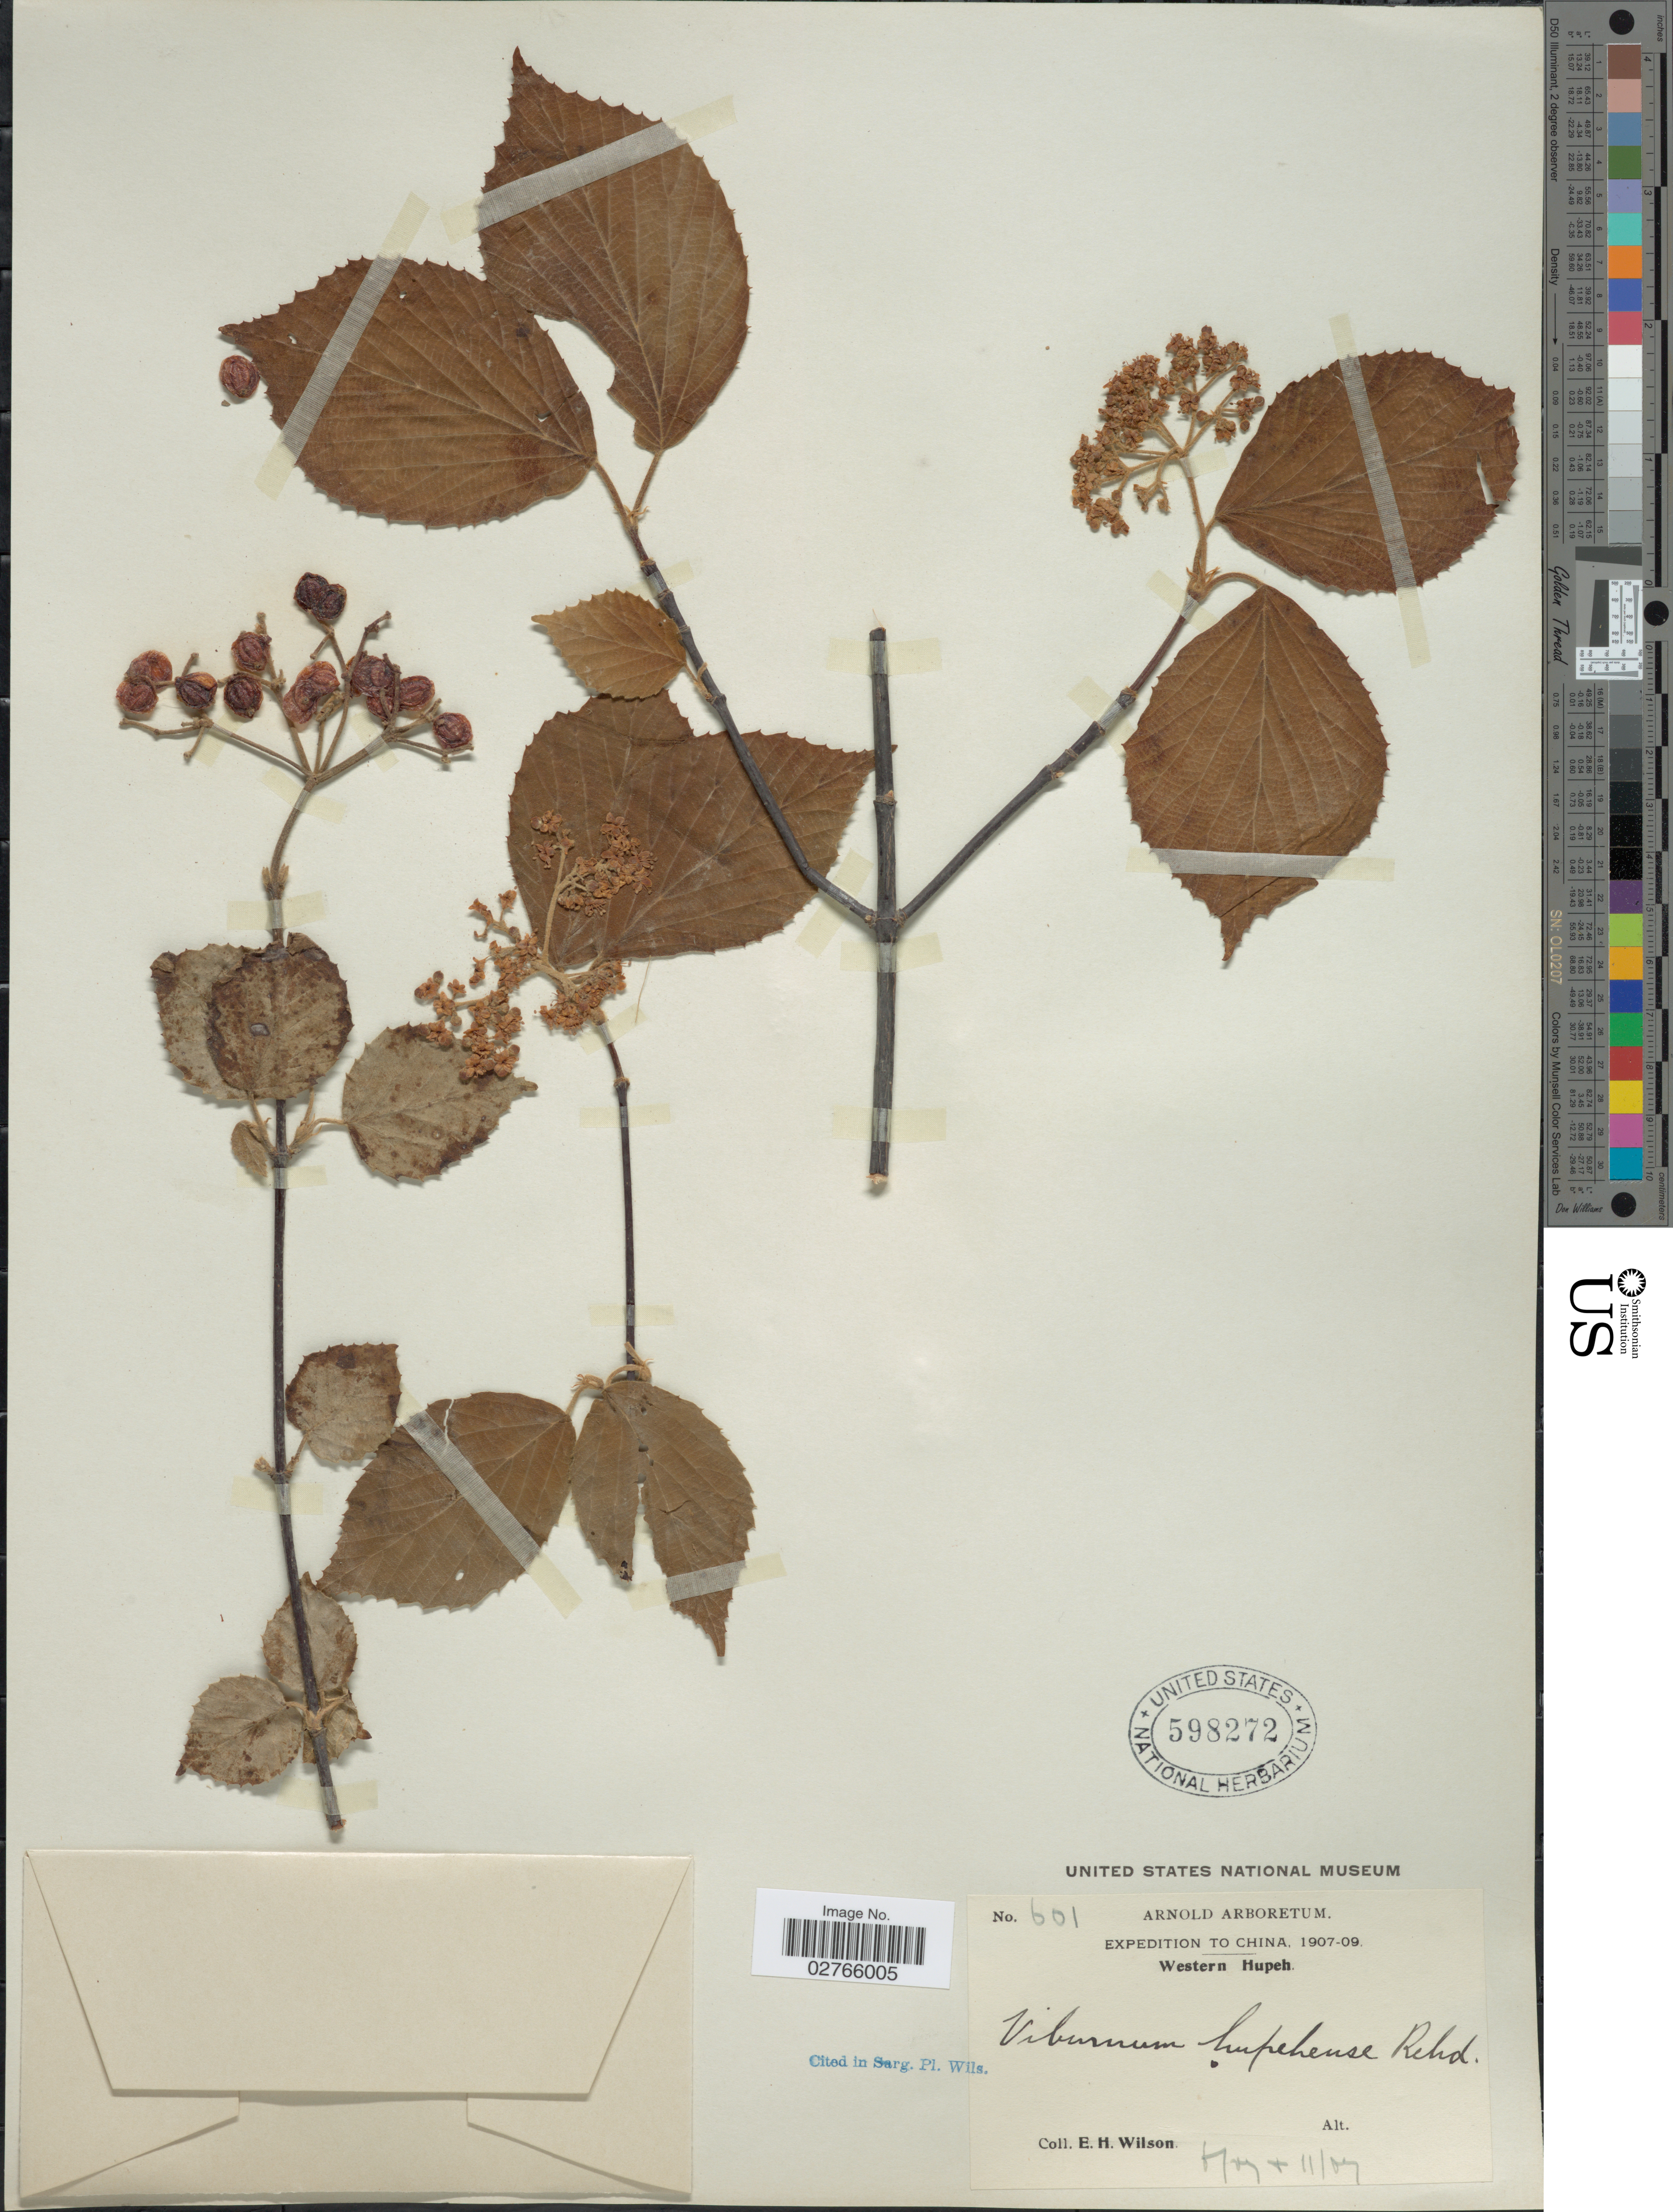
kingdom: Plantae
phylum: Tracheophyta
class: Magnoliopsida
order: Dipsacales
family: Viburnaceae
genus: Viburnum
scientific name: Viburnum hupehense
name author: Rehder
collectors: E. Wilson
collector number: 601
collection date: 1907-06/1907-11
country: China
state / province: Hubei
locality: Western Hupeh.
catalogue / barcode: US 598272